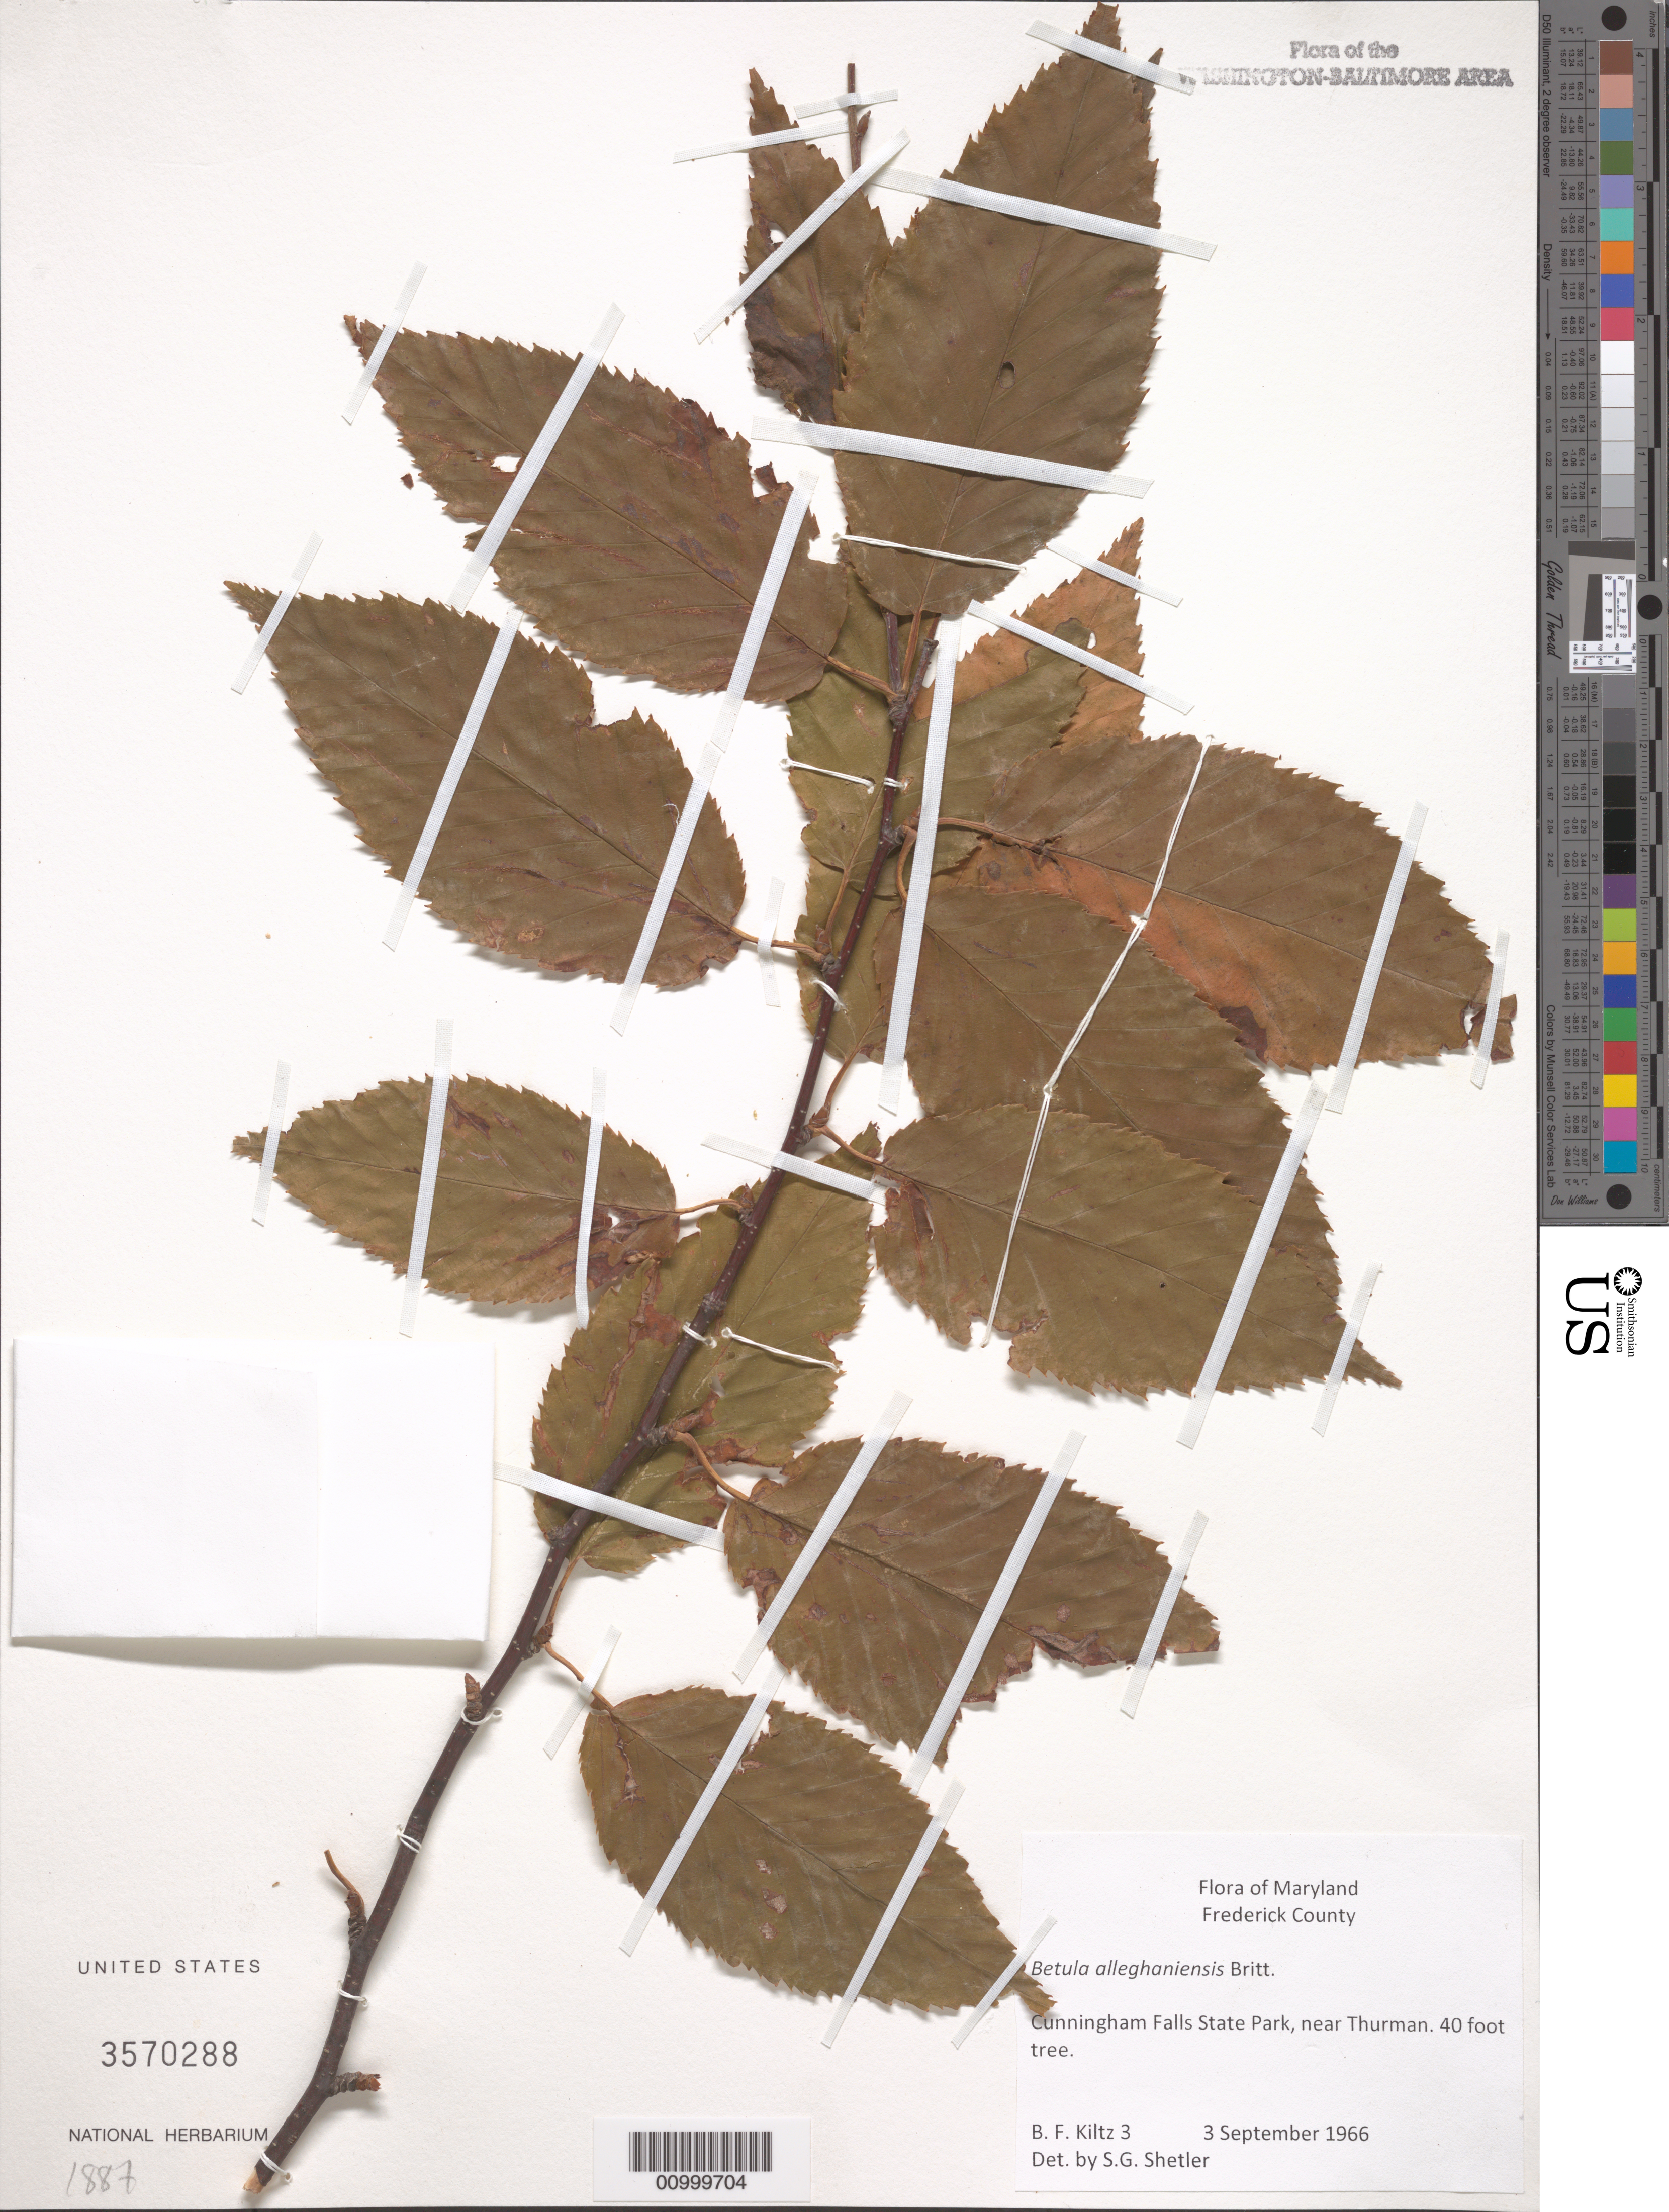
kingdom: Plantae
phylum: Tracheophyta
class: Magnoliopsida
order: Fagales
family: Betulaceae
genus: Betula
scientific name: Betula alleghaniensis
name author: Britton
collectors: B. Kiltz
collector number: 3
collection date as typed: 3 September 1966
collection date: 1966-09-03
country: United States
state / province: Maryland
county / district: Frederick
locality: Cunningham Falls State Park, near Thurman.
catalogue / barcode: US 3570288